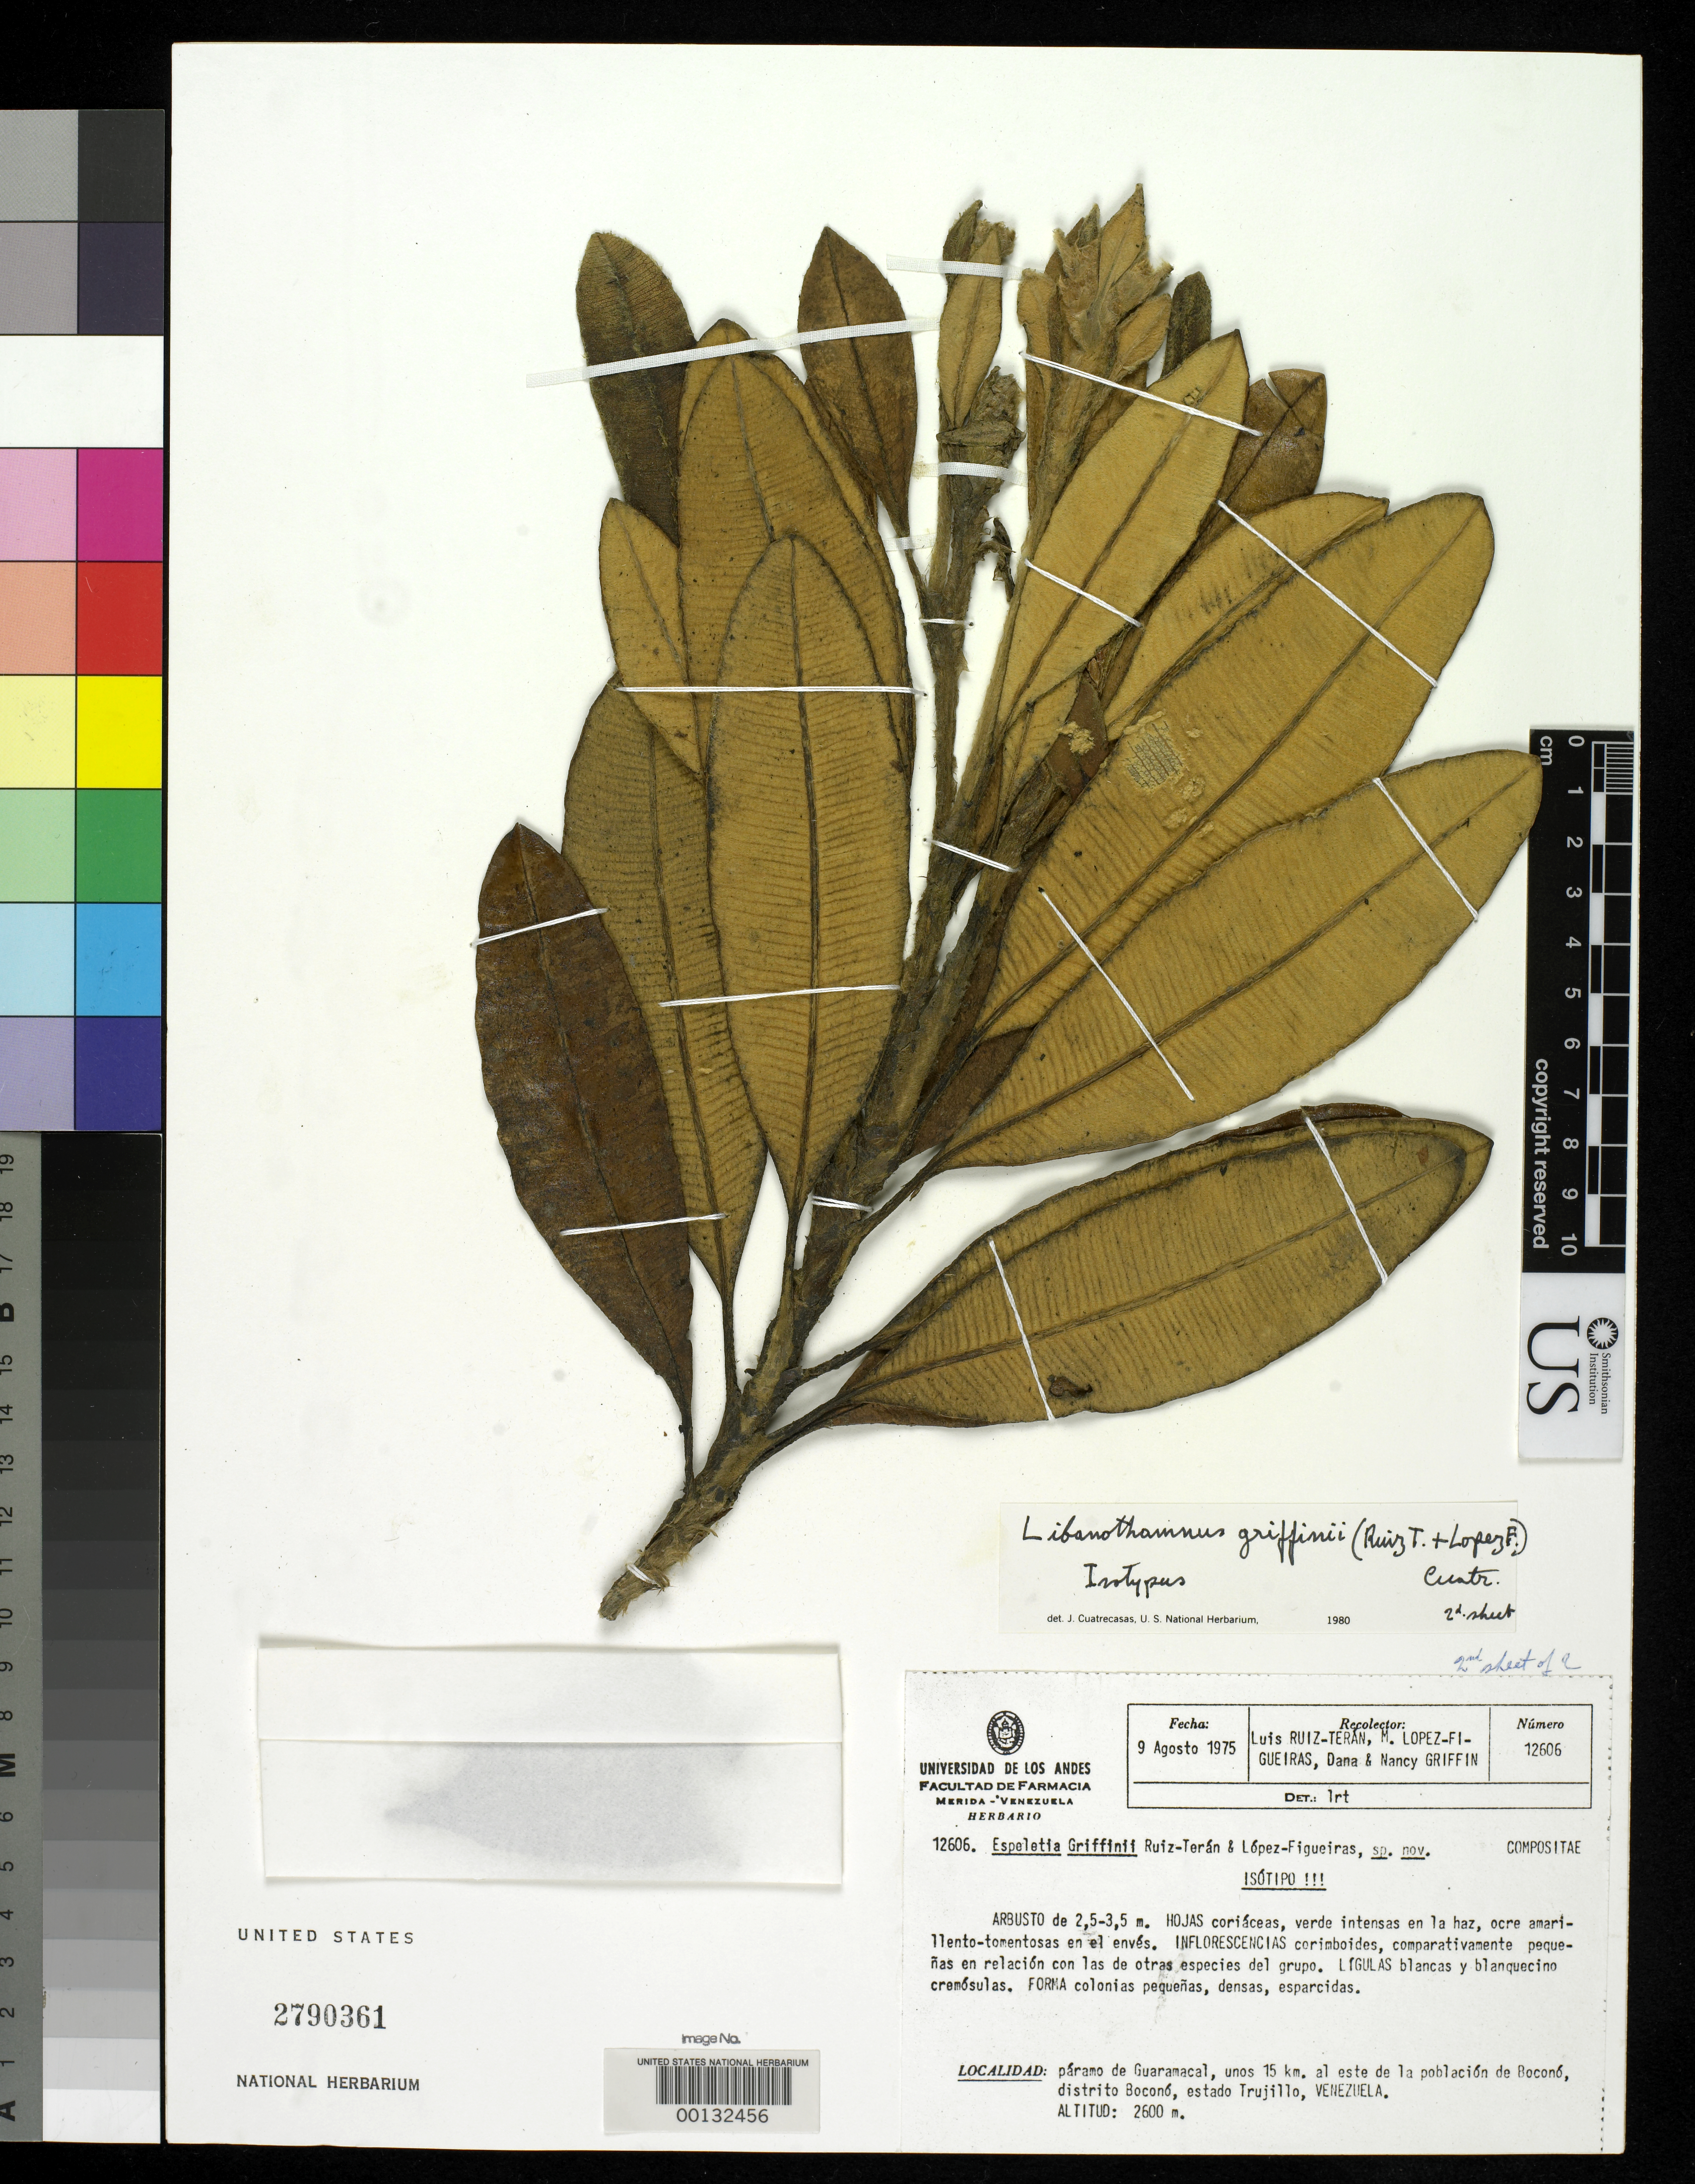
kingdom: Plantae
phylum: Tracheophyta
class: Magnoliopsida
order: Asterales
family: Asteraceae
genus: Espeletia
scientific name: Espeletia griffinii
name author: Ruíz-Terán & López Fig.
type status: Isotype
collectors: L. E. Ruíz-Terán, M. López Figueiras, D. Griffin & N. Griffin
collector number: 12606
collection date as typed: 09 Aug 1975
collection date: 1975-08-09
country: Venezuela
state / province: Trujillo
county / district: Boconó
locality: Páramo de Guaramacal, 15 km E de la poblacion de Boconó [Páramo de Guaramacal, 15 km E of the village of Boconó]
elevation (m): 2600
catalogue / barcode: US 2790361